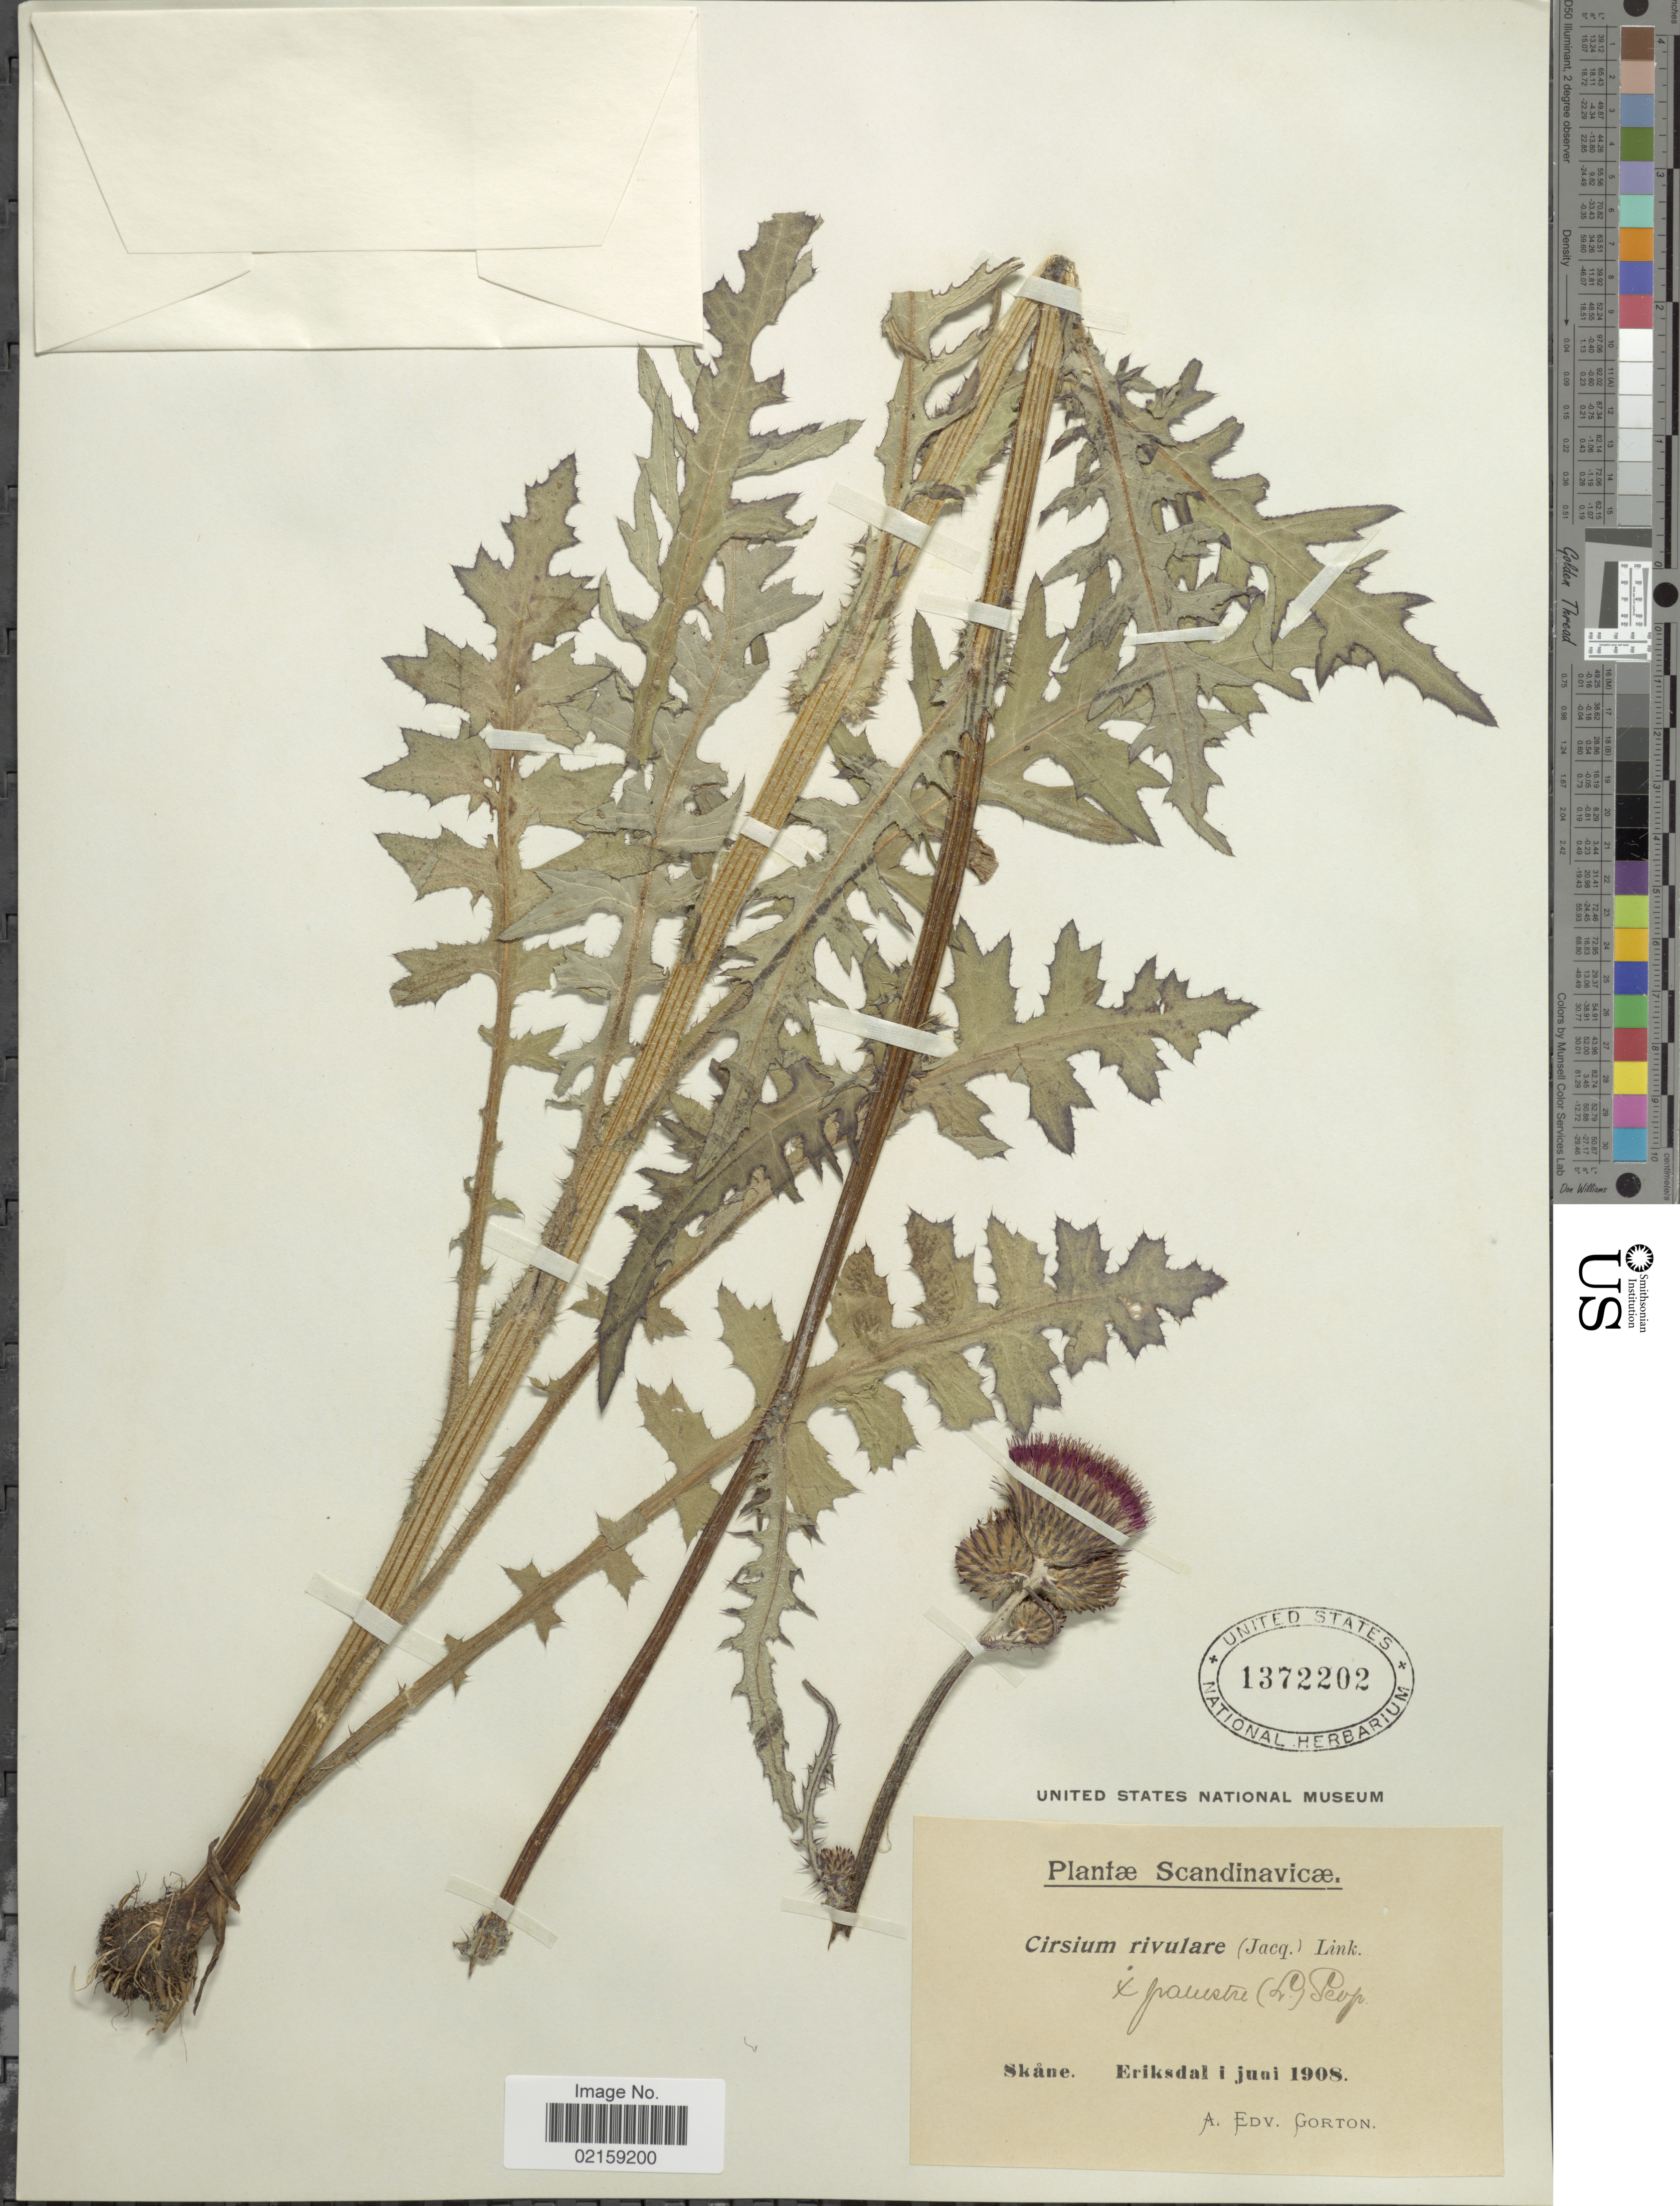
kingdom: Plantae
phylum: Tracheophyta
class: Magnoliopsida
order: Asterales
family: Asteraceae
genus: Cirsium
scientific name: Cirsium rivulare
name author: (Jacq.) All.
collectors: A. Gorton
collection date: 1908-06-01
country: Sweden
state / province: Skåne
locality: Skåne. Eriskdal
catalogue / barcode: US 1372202